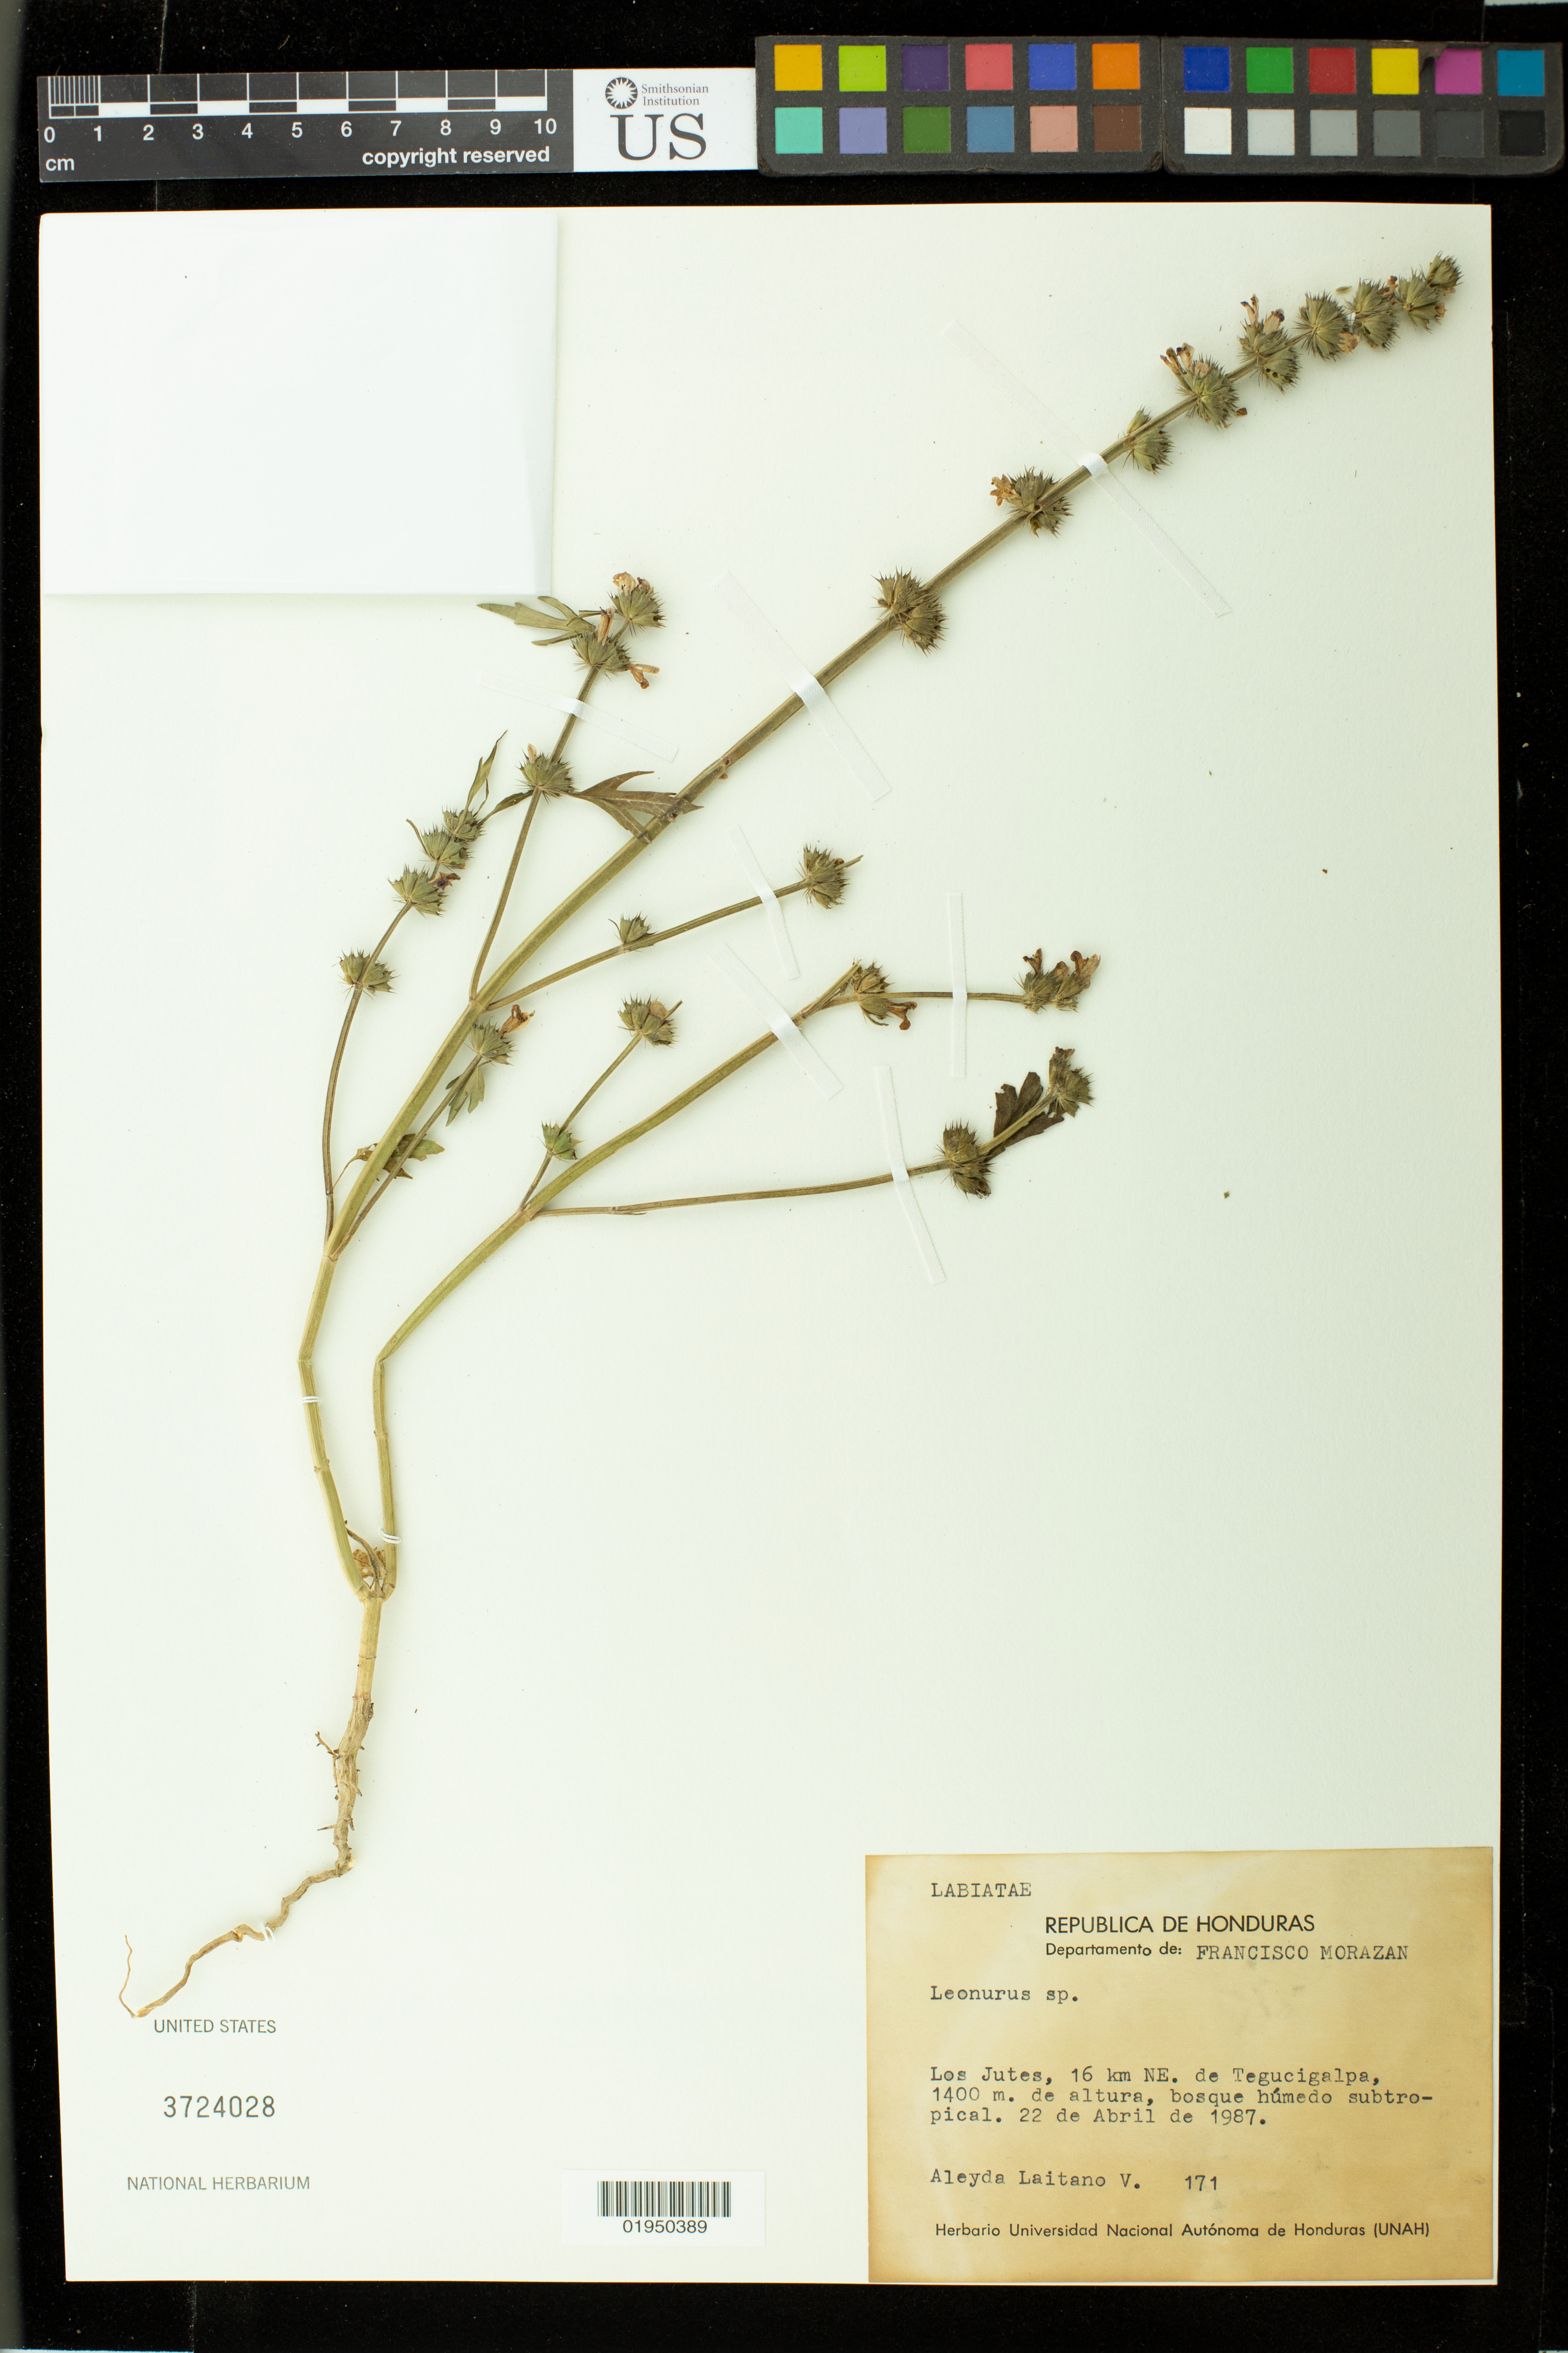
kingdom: Plantae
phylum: Tracheophyta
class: Magnoliopsida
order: Lamiales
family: Lamiaceae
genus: Leonurus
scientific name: Leonurus japonicus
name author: Houtt.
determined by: Strong, Mark T., (BOT), Smithsonian Institution - National Museum of Natural History (UNITED STATES)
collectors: A. Laitano V.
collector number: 171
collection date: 1987-04-22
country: Honduras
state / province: Fco. Morazán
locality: Los Jutes, 16 km NE. de Tegucigalpa, 1400 m de altura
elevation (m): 1400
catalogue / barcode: US 3724028